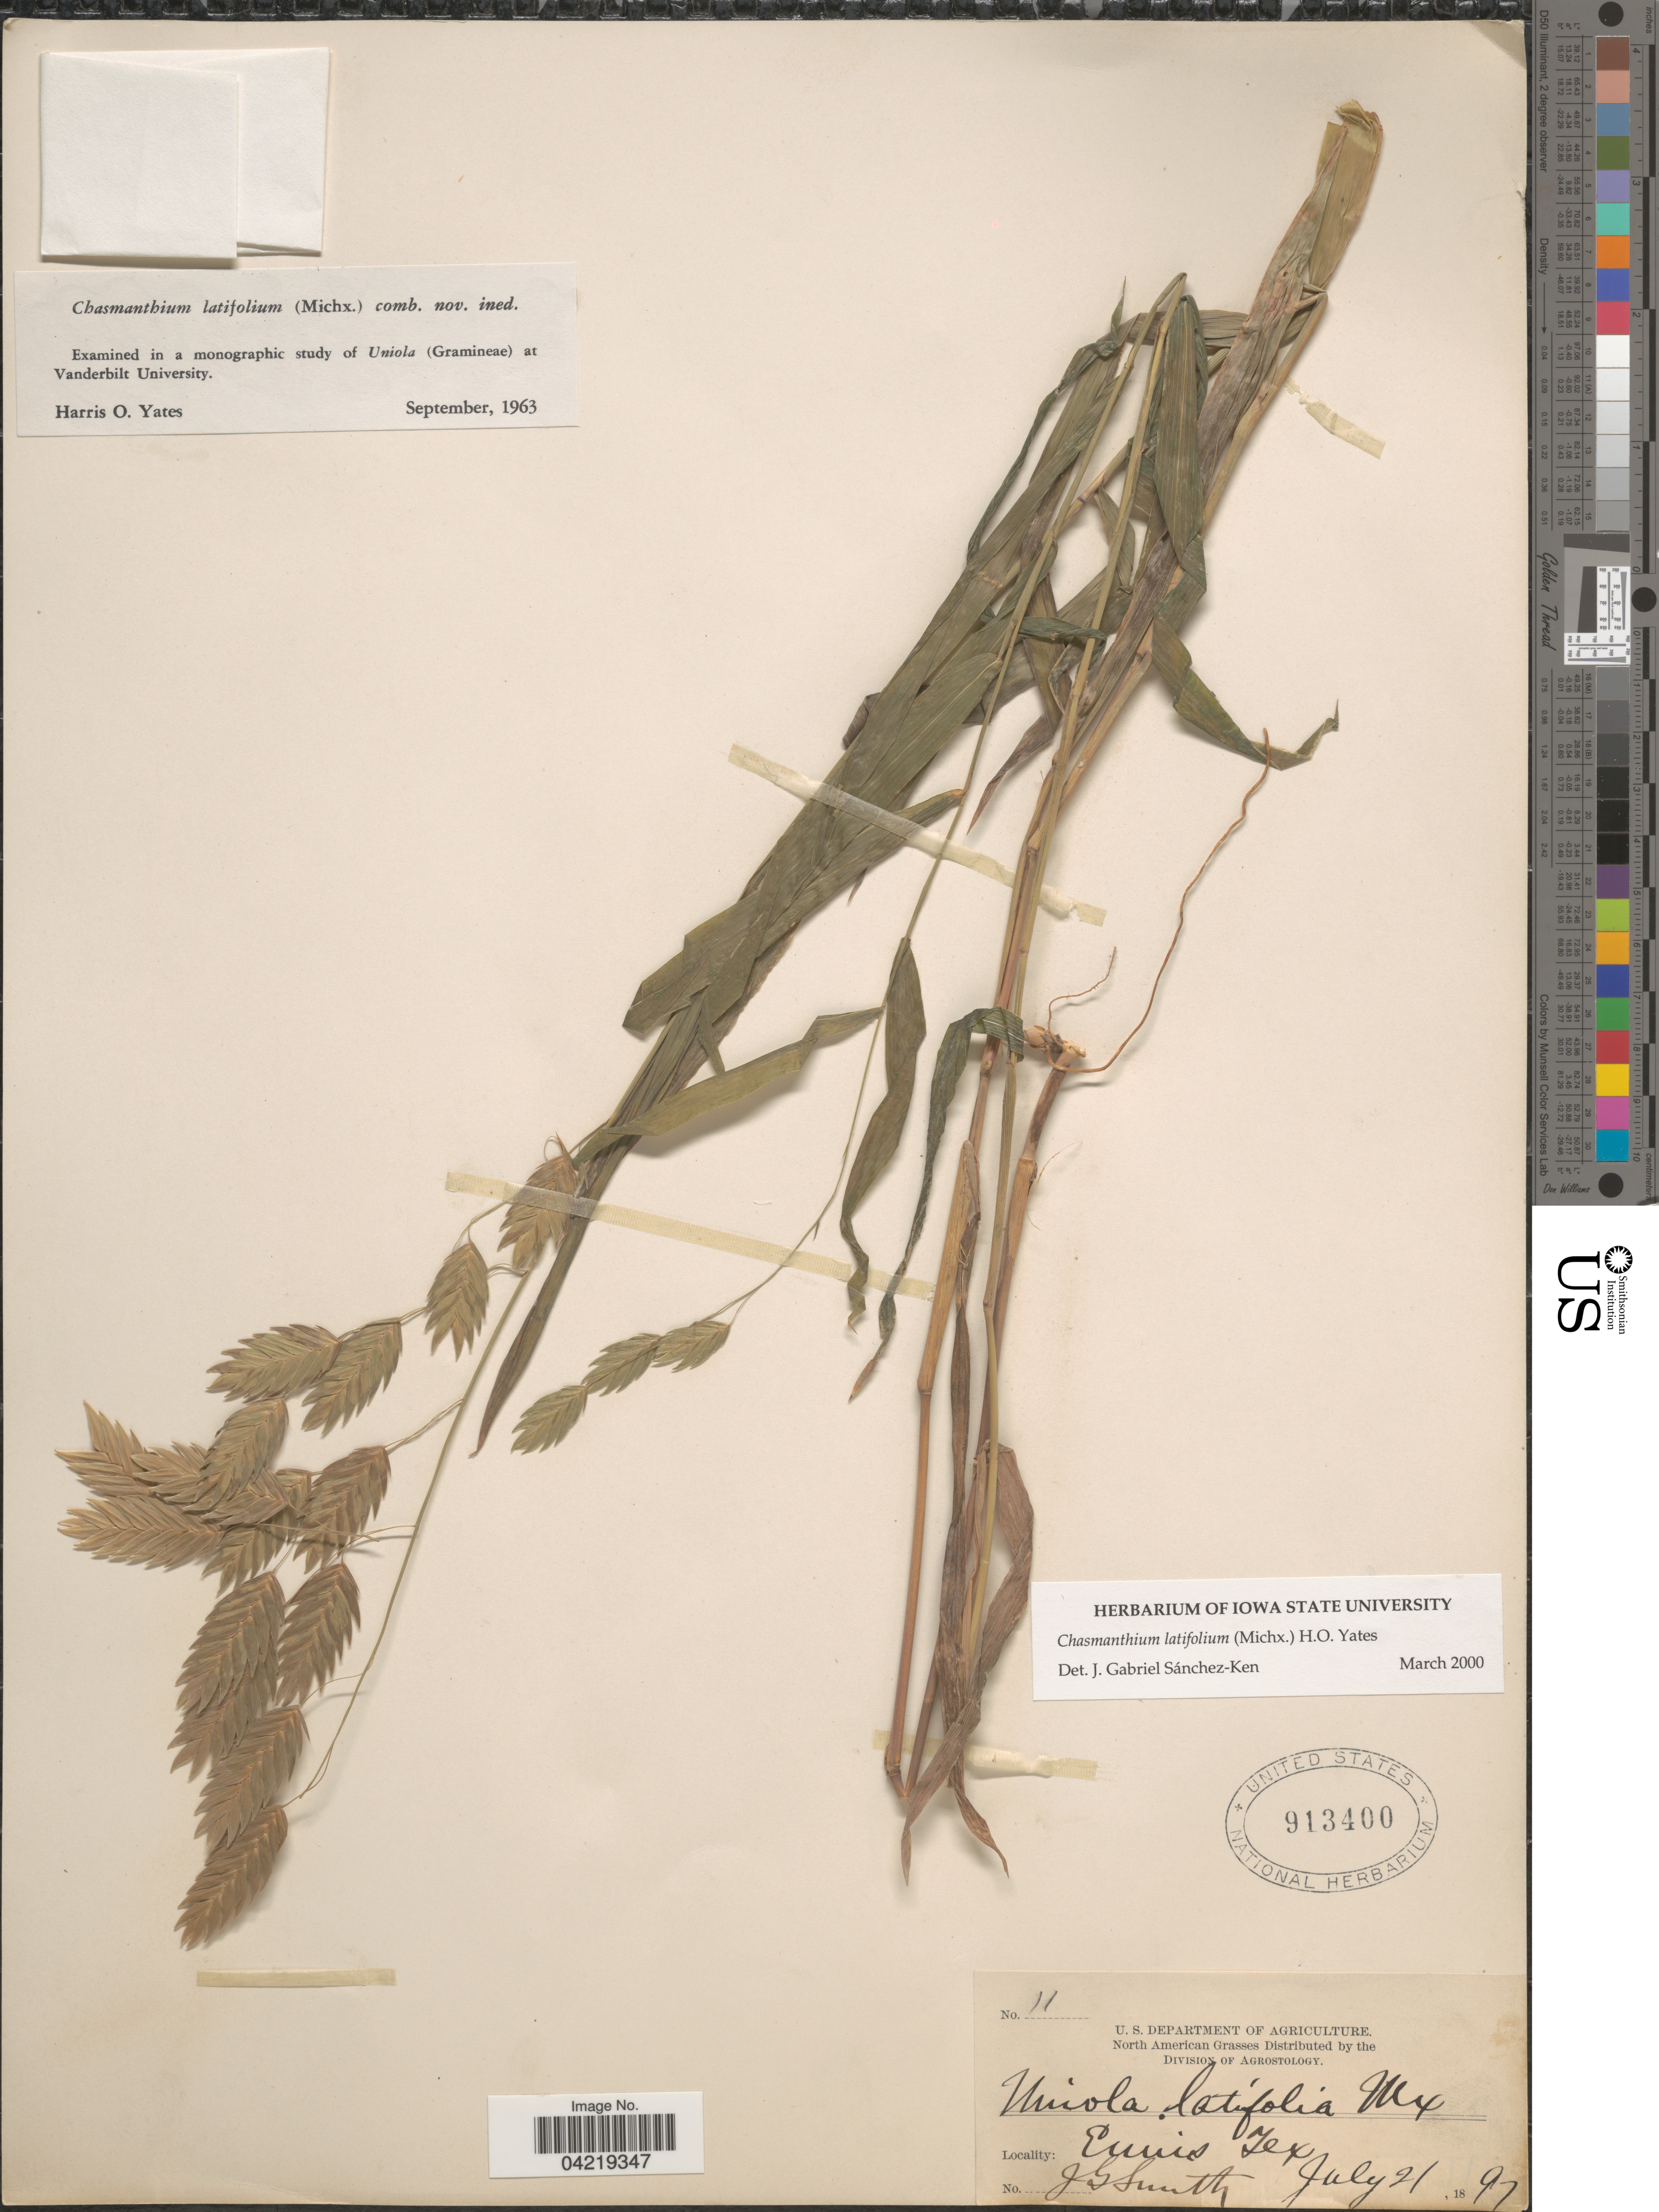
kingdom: Plantae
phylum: Tracheophyta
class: Liliopsida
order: Poales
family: Poaceae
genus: Chasmanthium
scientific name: Chasmanthium latifolium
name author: (Michx.) H.O. Yates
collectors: J. G. Smith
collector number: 11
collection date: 1897-07-21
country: United States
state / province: Texas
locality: Ennis.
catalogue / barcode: US 913400